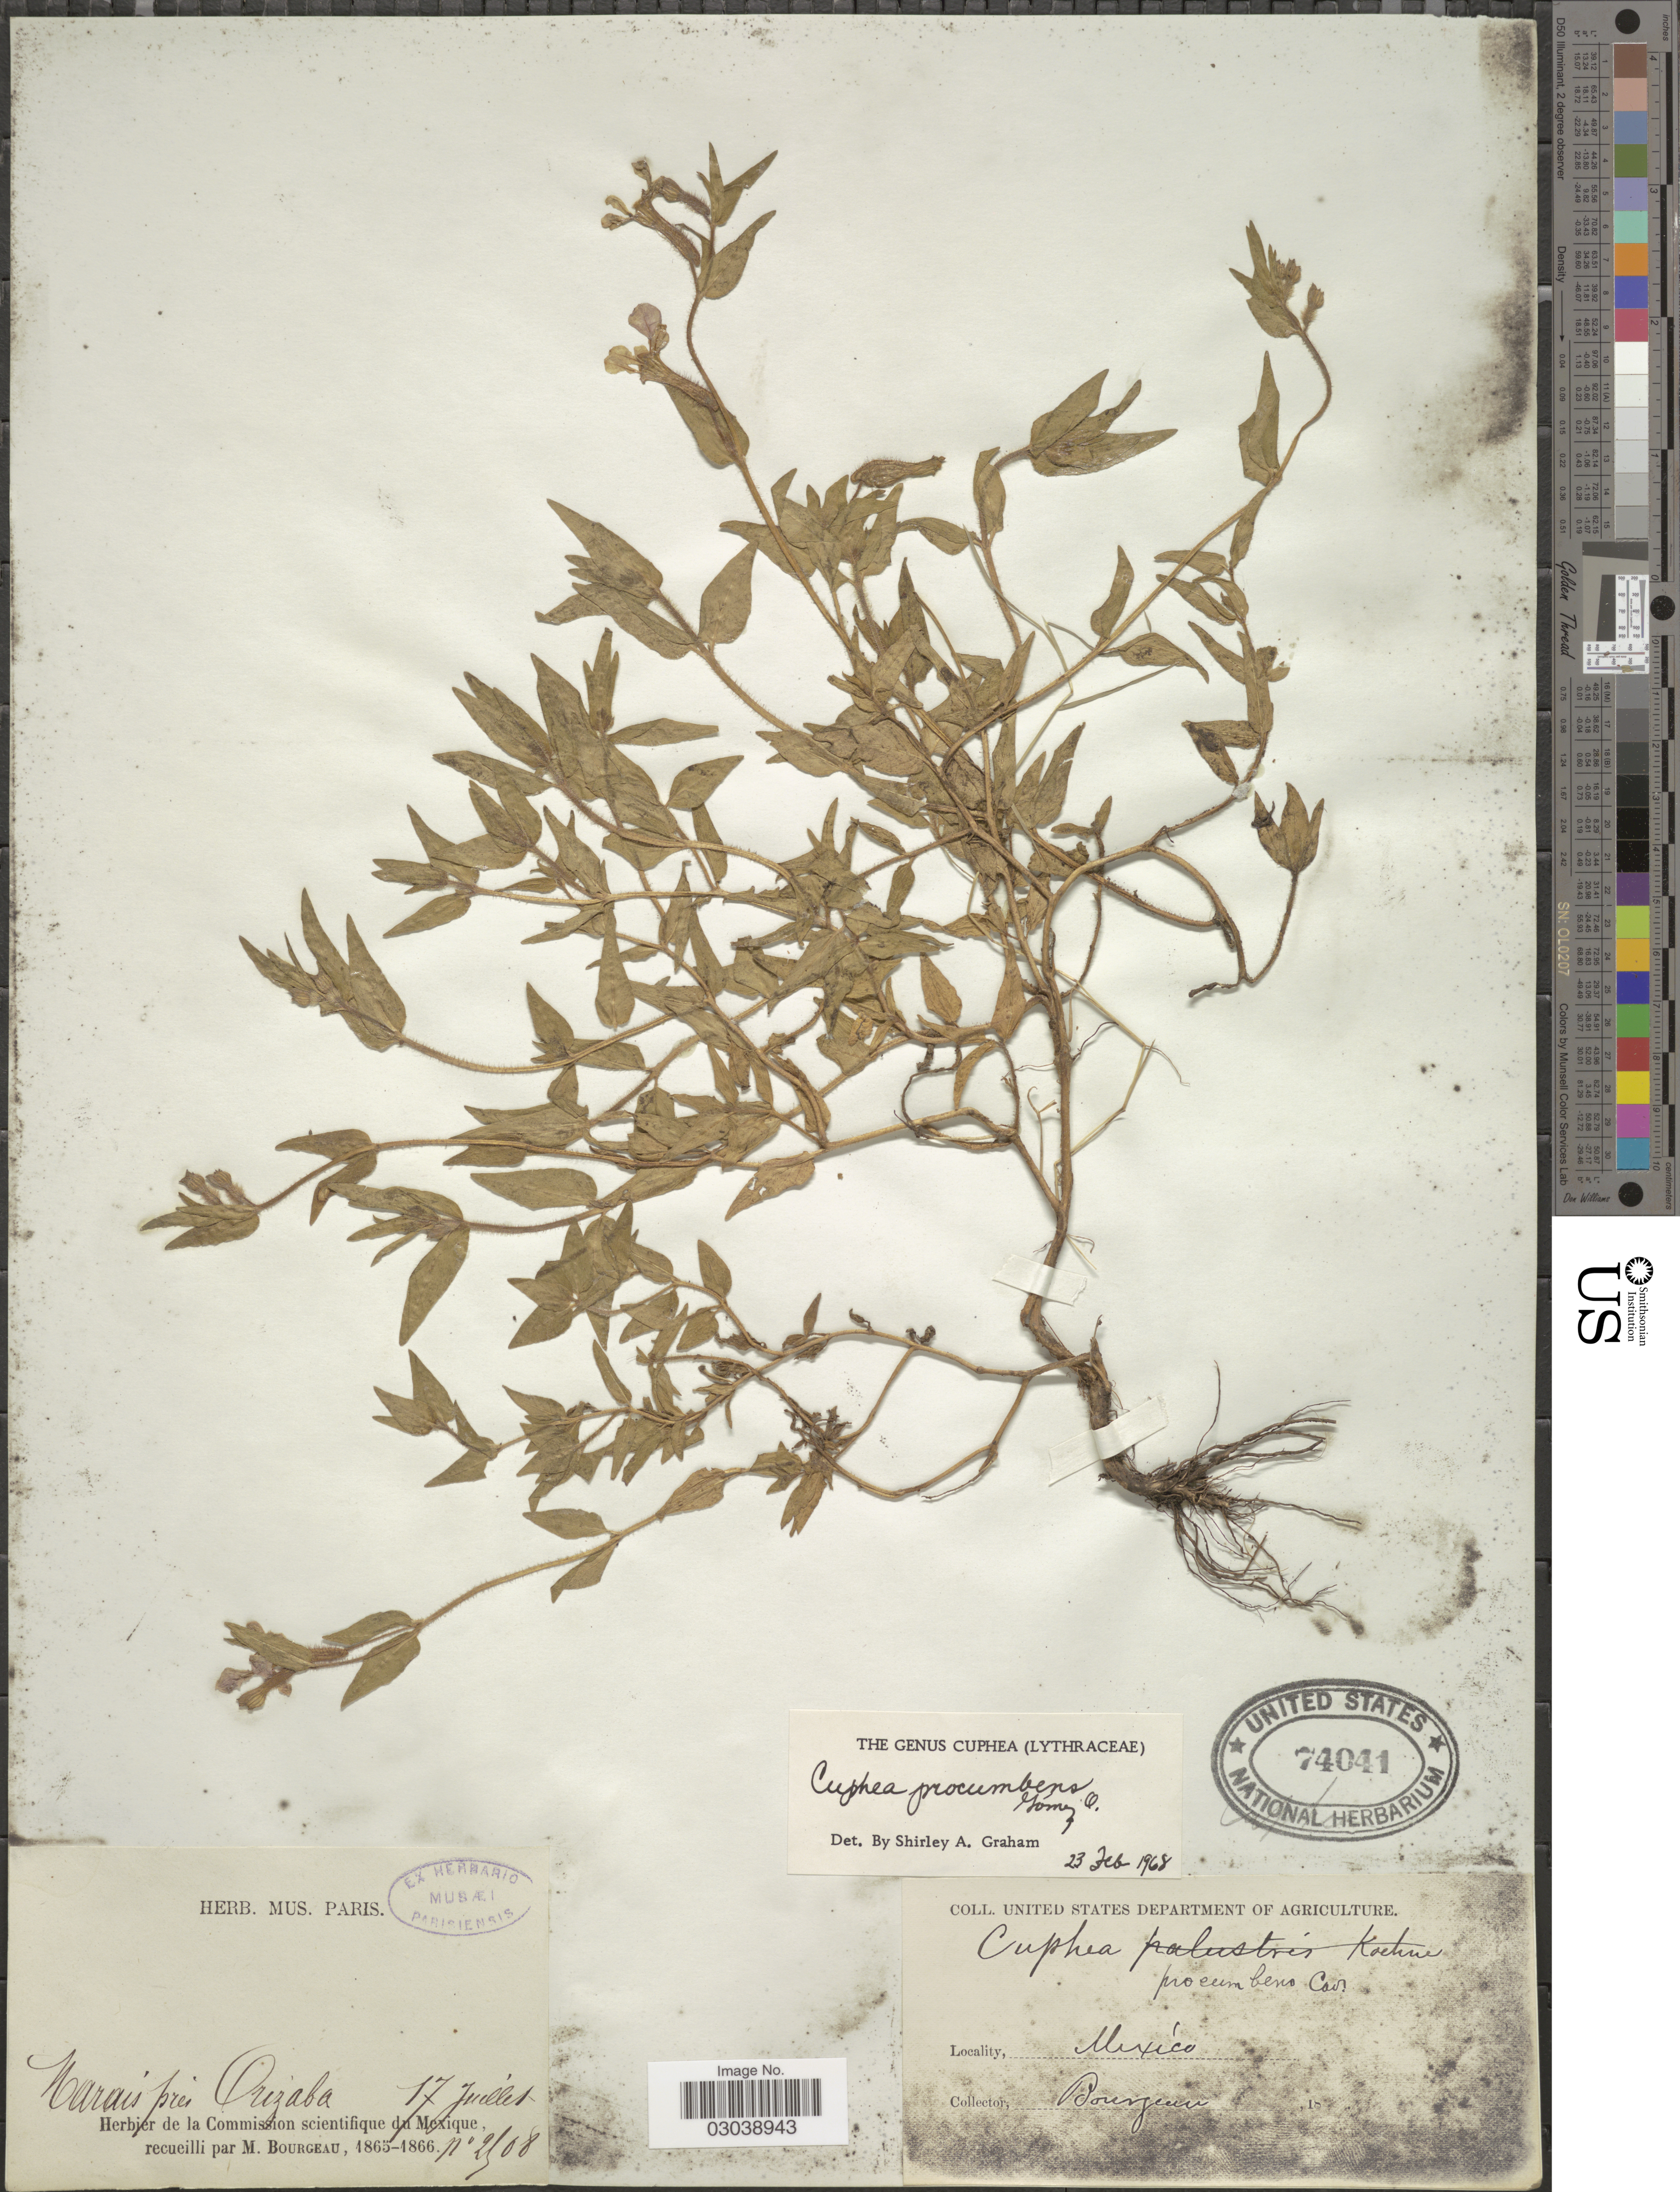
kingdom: Plantae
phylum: Tracheophyta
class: Magnoliopsida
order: Myrtales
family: Lythraceae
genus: Cuphea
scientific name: Cuphea procumbens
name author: L.D. Gómez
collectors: M. Bourgeau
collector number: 2108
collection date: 1865-07-17/1866-07-17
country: Mexico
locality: Marais prés Orizaba.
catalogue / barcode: US 74041